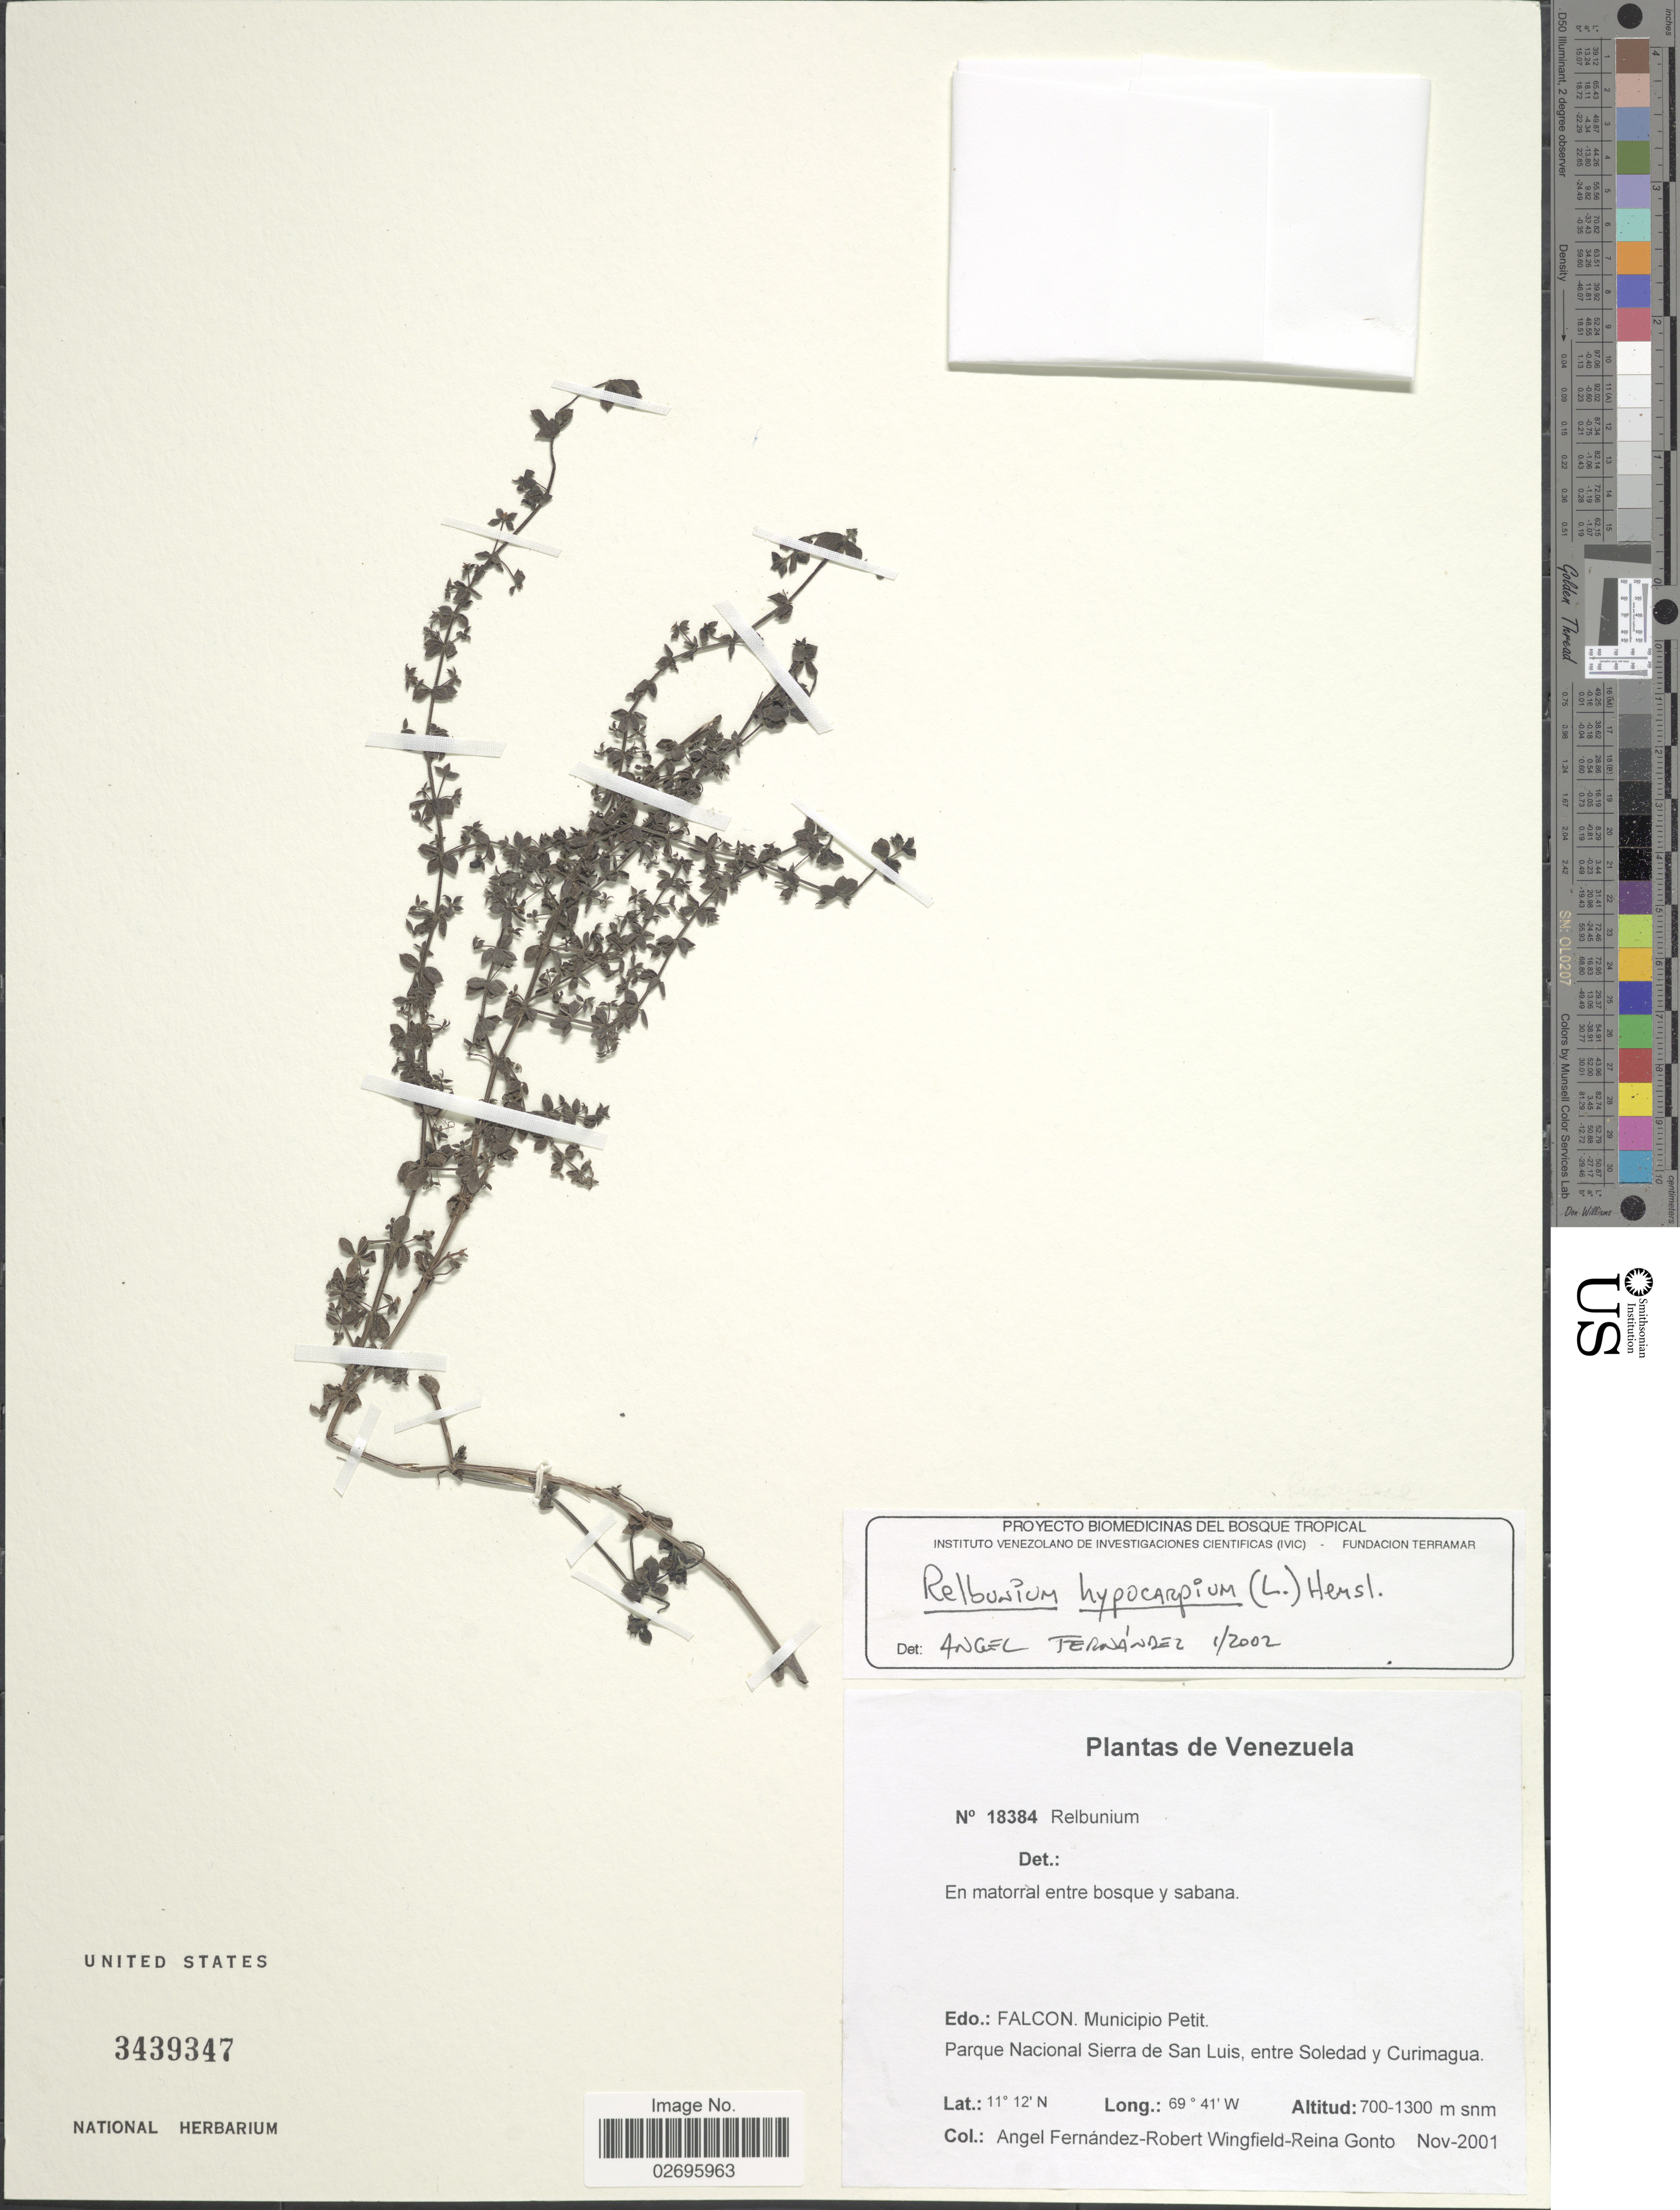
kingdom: Plantae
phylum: Tracheophyta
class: Magnoliopsida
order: Gentianales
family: Rubiaceae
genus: Galium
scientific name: Galium hypocarpium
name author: (L.) Endl. ex Griseb.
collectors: Á. Fernández, R. C. Wingfield & R. Gonto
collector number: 18384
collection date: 2001-11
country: Venezuela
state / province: Falcón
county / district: Petit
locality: Municipio Petiti, Parque Nacional Sierra de San Luis, entre Soledad y Curimagua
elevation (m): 700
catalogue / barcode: US 3439347